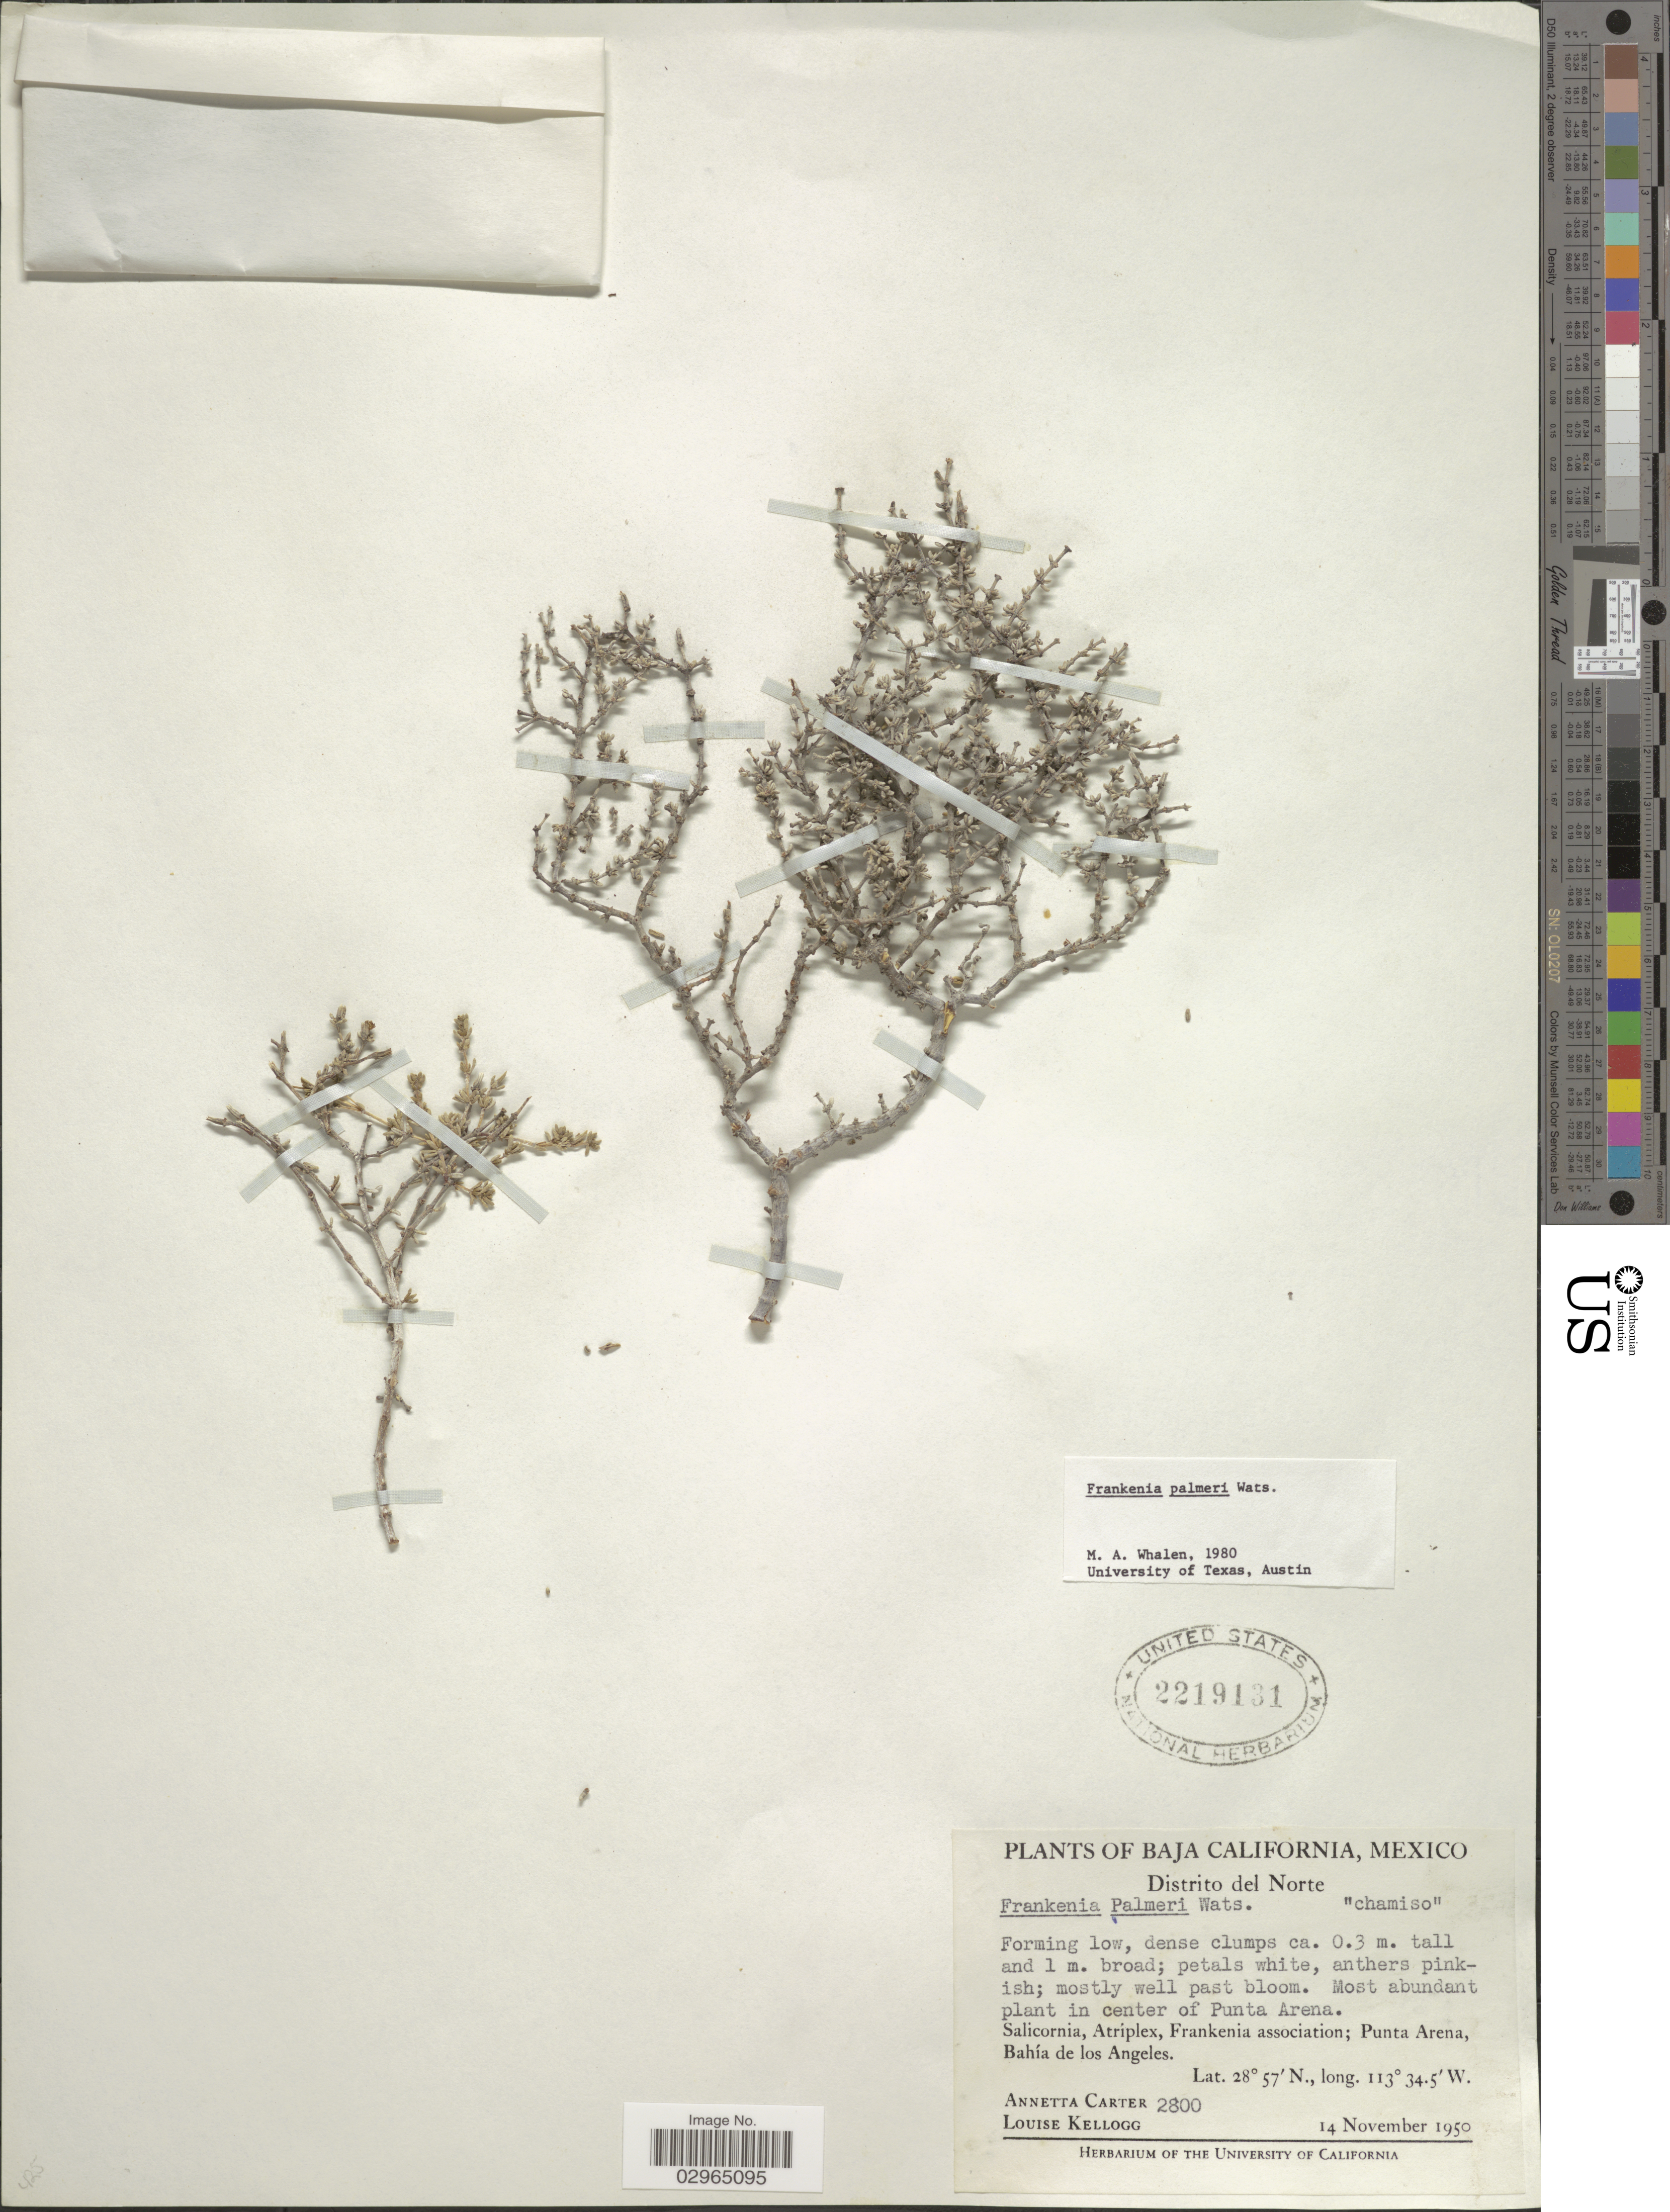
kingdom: Plantae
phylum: Tracheophyta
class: Magnoliopsida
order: Caryophyllales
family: Frankeniaceae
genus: Frankenia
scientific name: Frankenia palmeri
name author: S. Watson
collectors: A. Carter & L. Kellogg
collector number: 2800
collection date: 1950-11-14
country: Mexico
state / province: Baja California Norte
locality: Distrito del Norte, in center of Punta Arena. Salicornia, Atríplex, Frankenia association; Punta Arena, Bahía de los Angeles.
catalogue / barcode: US 2219131